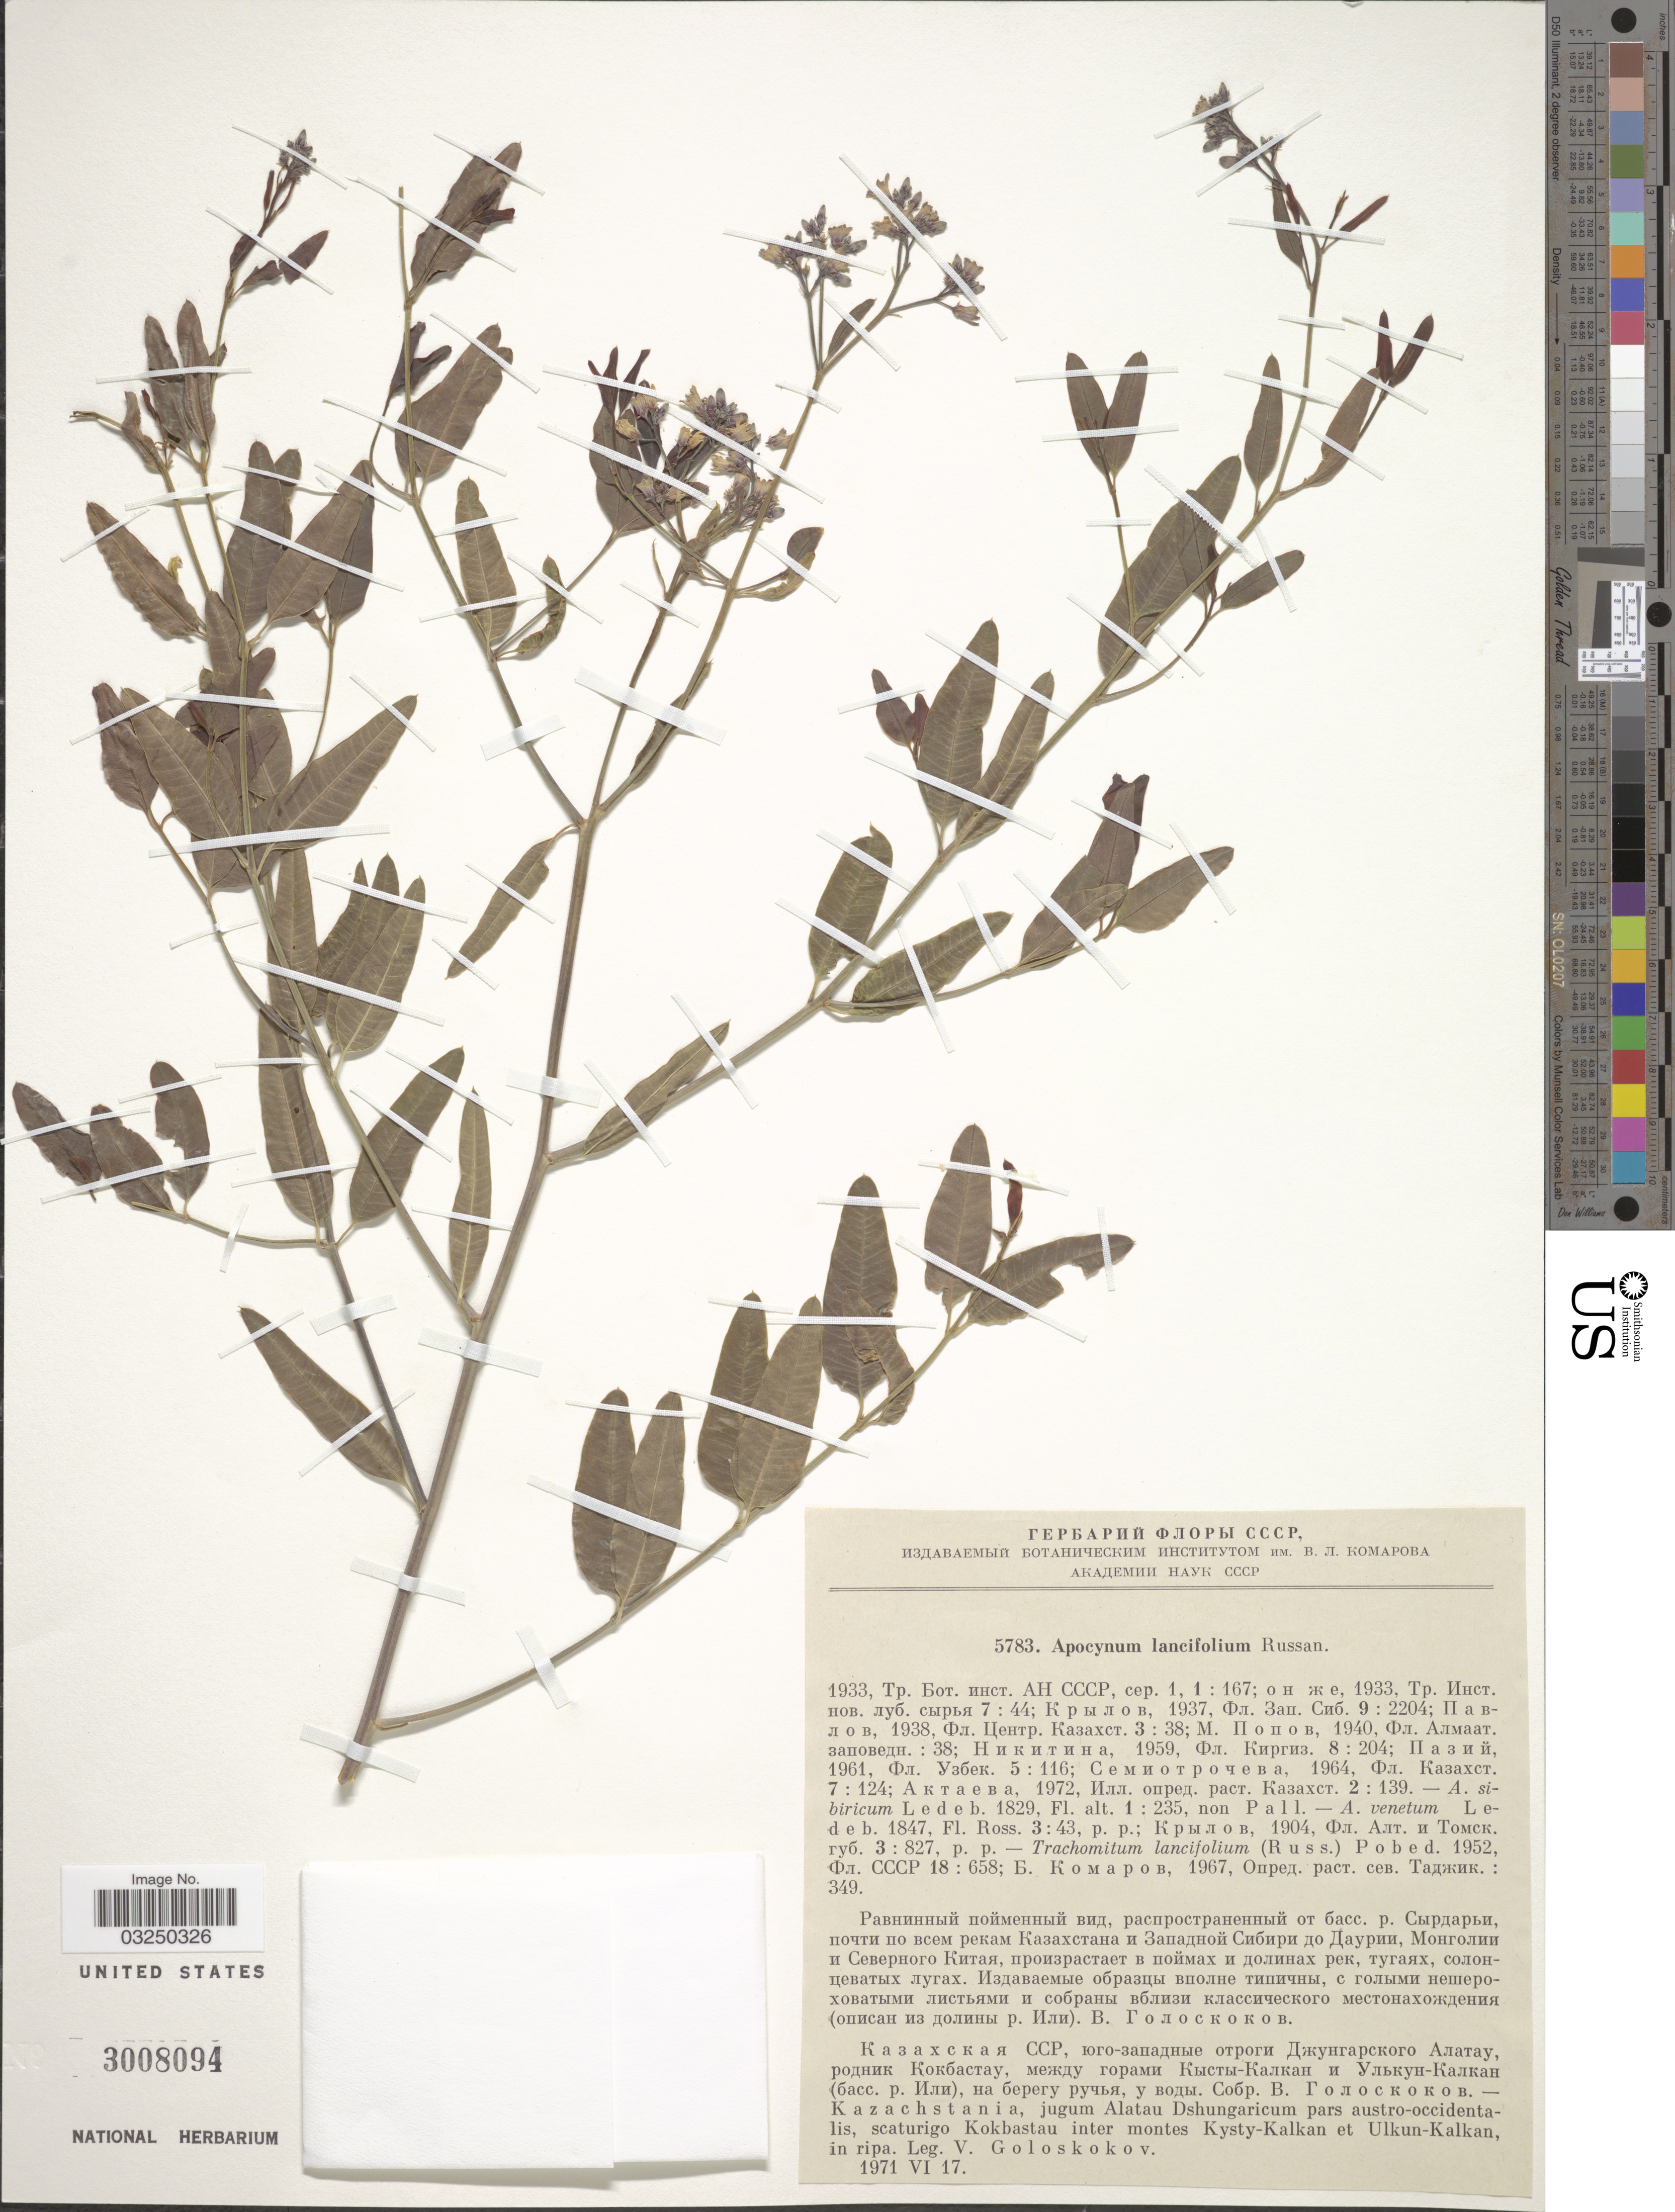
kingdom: Plantae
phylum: Tracheophyta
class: Magnoliopsida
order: Gentianales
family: Apocynaceae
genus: Apocynum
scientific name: Apocynum lancifolium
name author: Russanov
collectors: V. P. Goloskokov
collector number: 5783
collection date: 1971-06-17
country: Kazakhstan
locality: Kazachstania, jugum Alatau Dshungaricum pars austro-occidentalis, scaturigo Kokbastau inter montes Kysty-Kalkan et Ulkun-Kalkan, in ripa.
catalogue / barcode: US 3008094